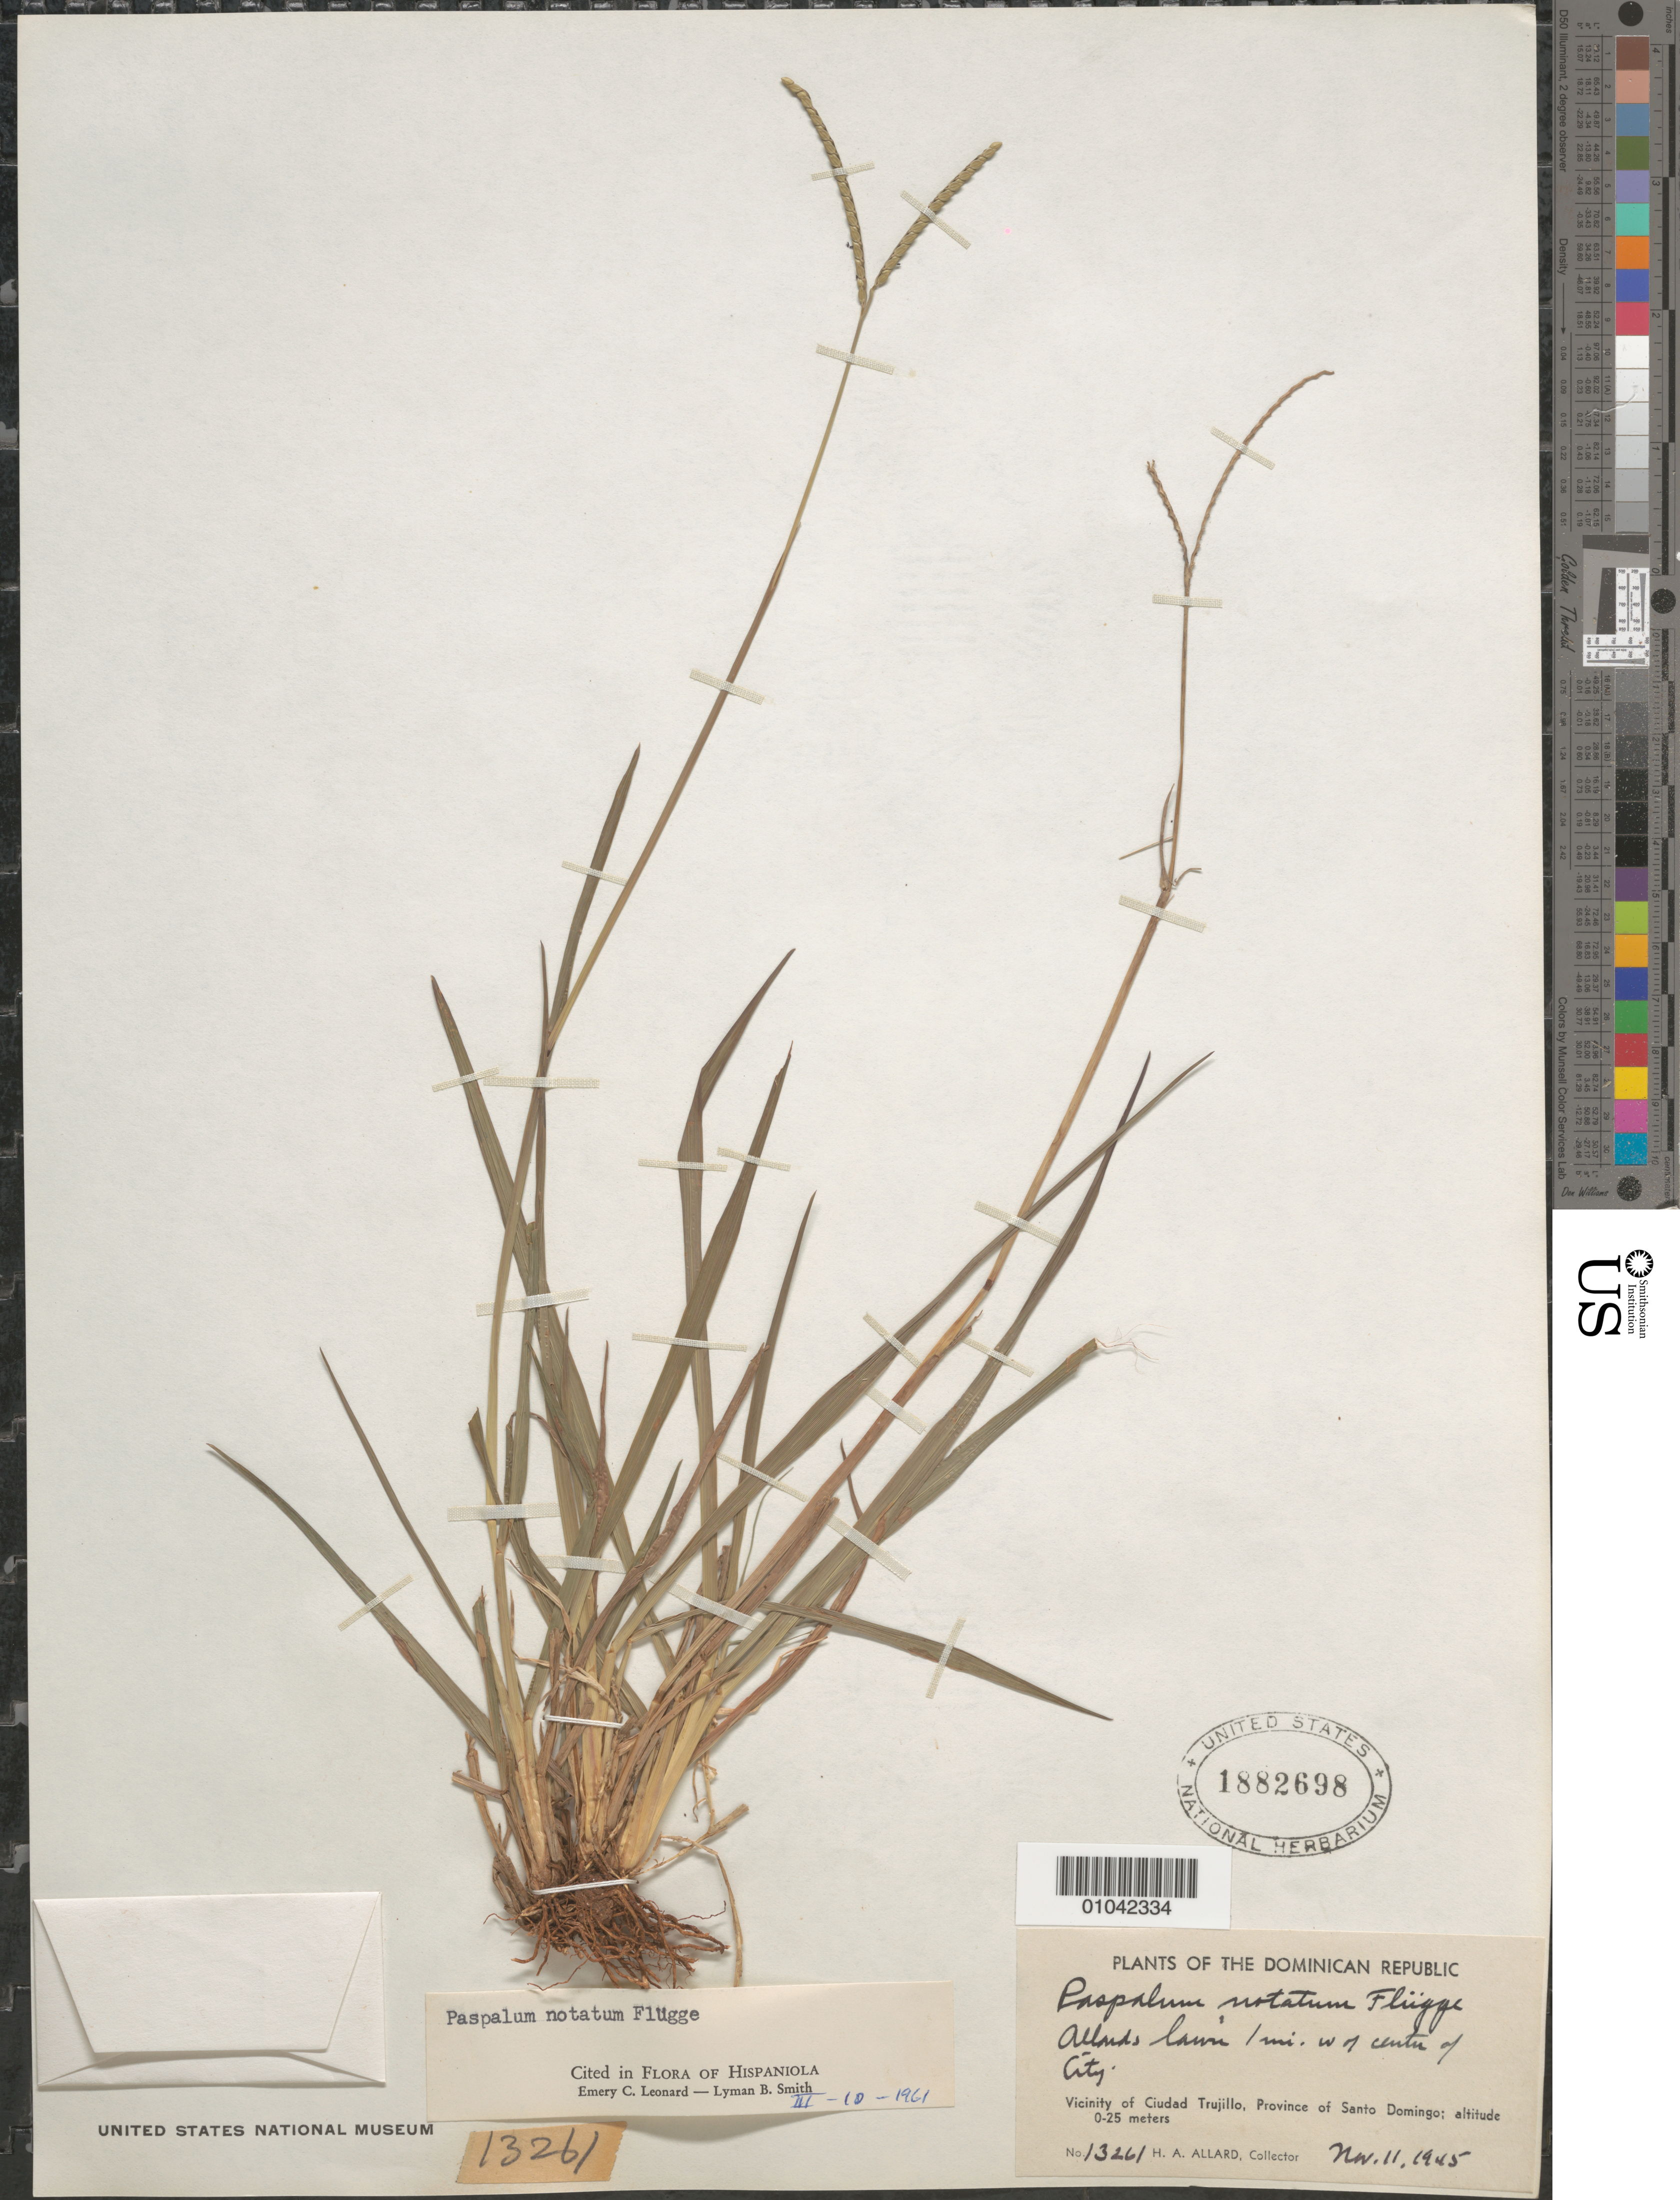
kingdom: Plantae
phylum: Tracheophyta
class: Liliopsida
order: Poales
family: Poaceae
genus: Paspalum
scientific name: Paspalum notatum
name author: Flüggé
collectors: H. A. Allard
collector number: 13261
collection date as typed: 11 Nov 1945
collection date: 1945-11-11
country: Dominican Republic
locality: Vicinity of Ciudad Trujillo, Santo Domingo, Howards Allard's lawn 1 mile W of center of city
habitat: on lawn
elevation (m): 0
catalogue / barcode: US 1882698